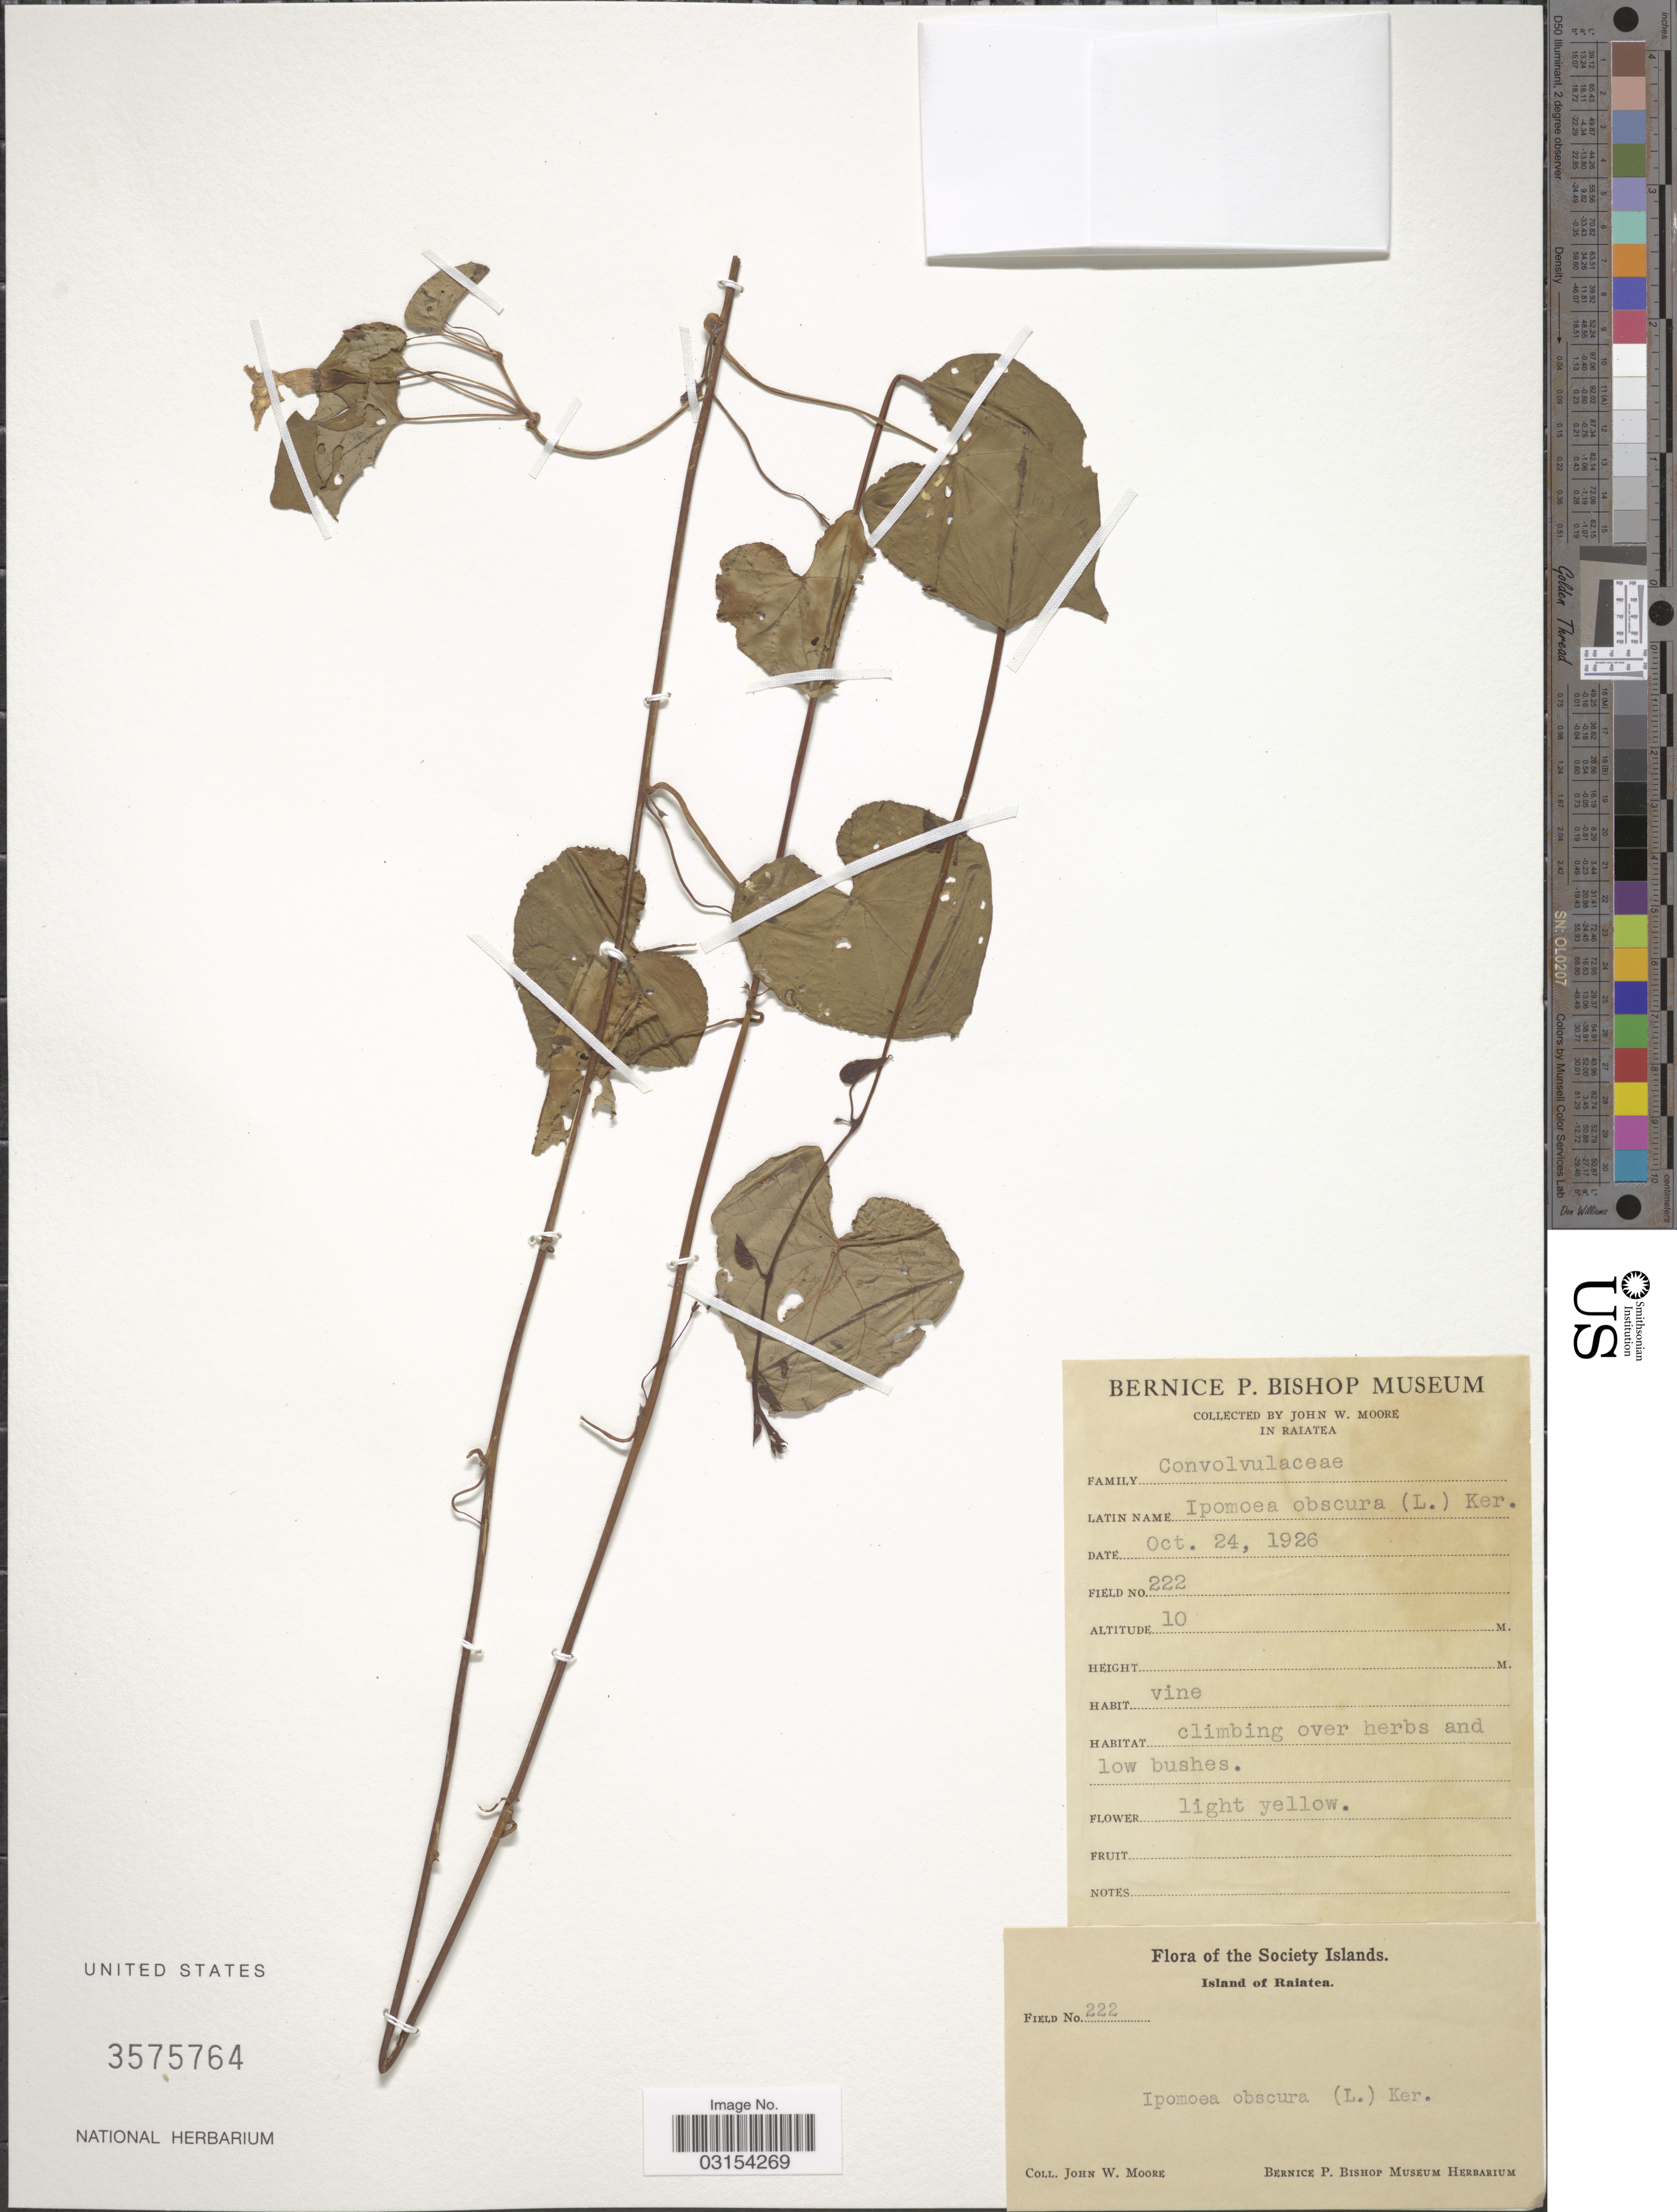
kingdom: Plantae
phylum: Tracheophyta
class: Magnoliopsida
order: Solanales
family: Convolvulaceae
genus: Ipomoea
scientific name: Ipomoea obscura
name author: (L.) Ker Gawl.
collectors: J. Moore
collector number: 222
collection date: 1926-10-24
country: French Polynesia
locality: The Society Islands. Island of Raiatea.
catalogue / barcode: US 3575764